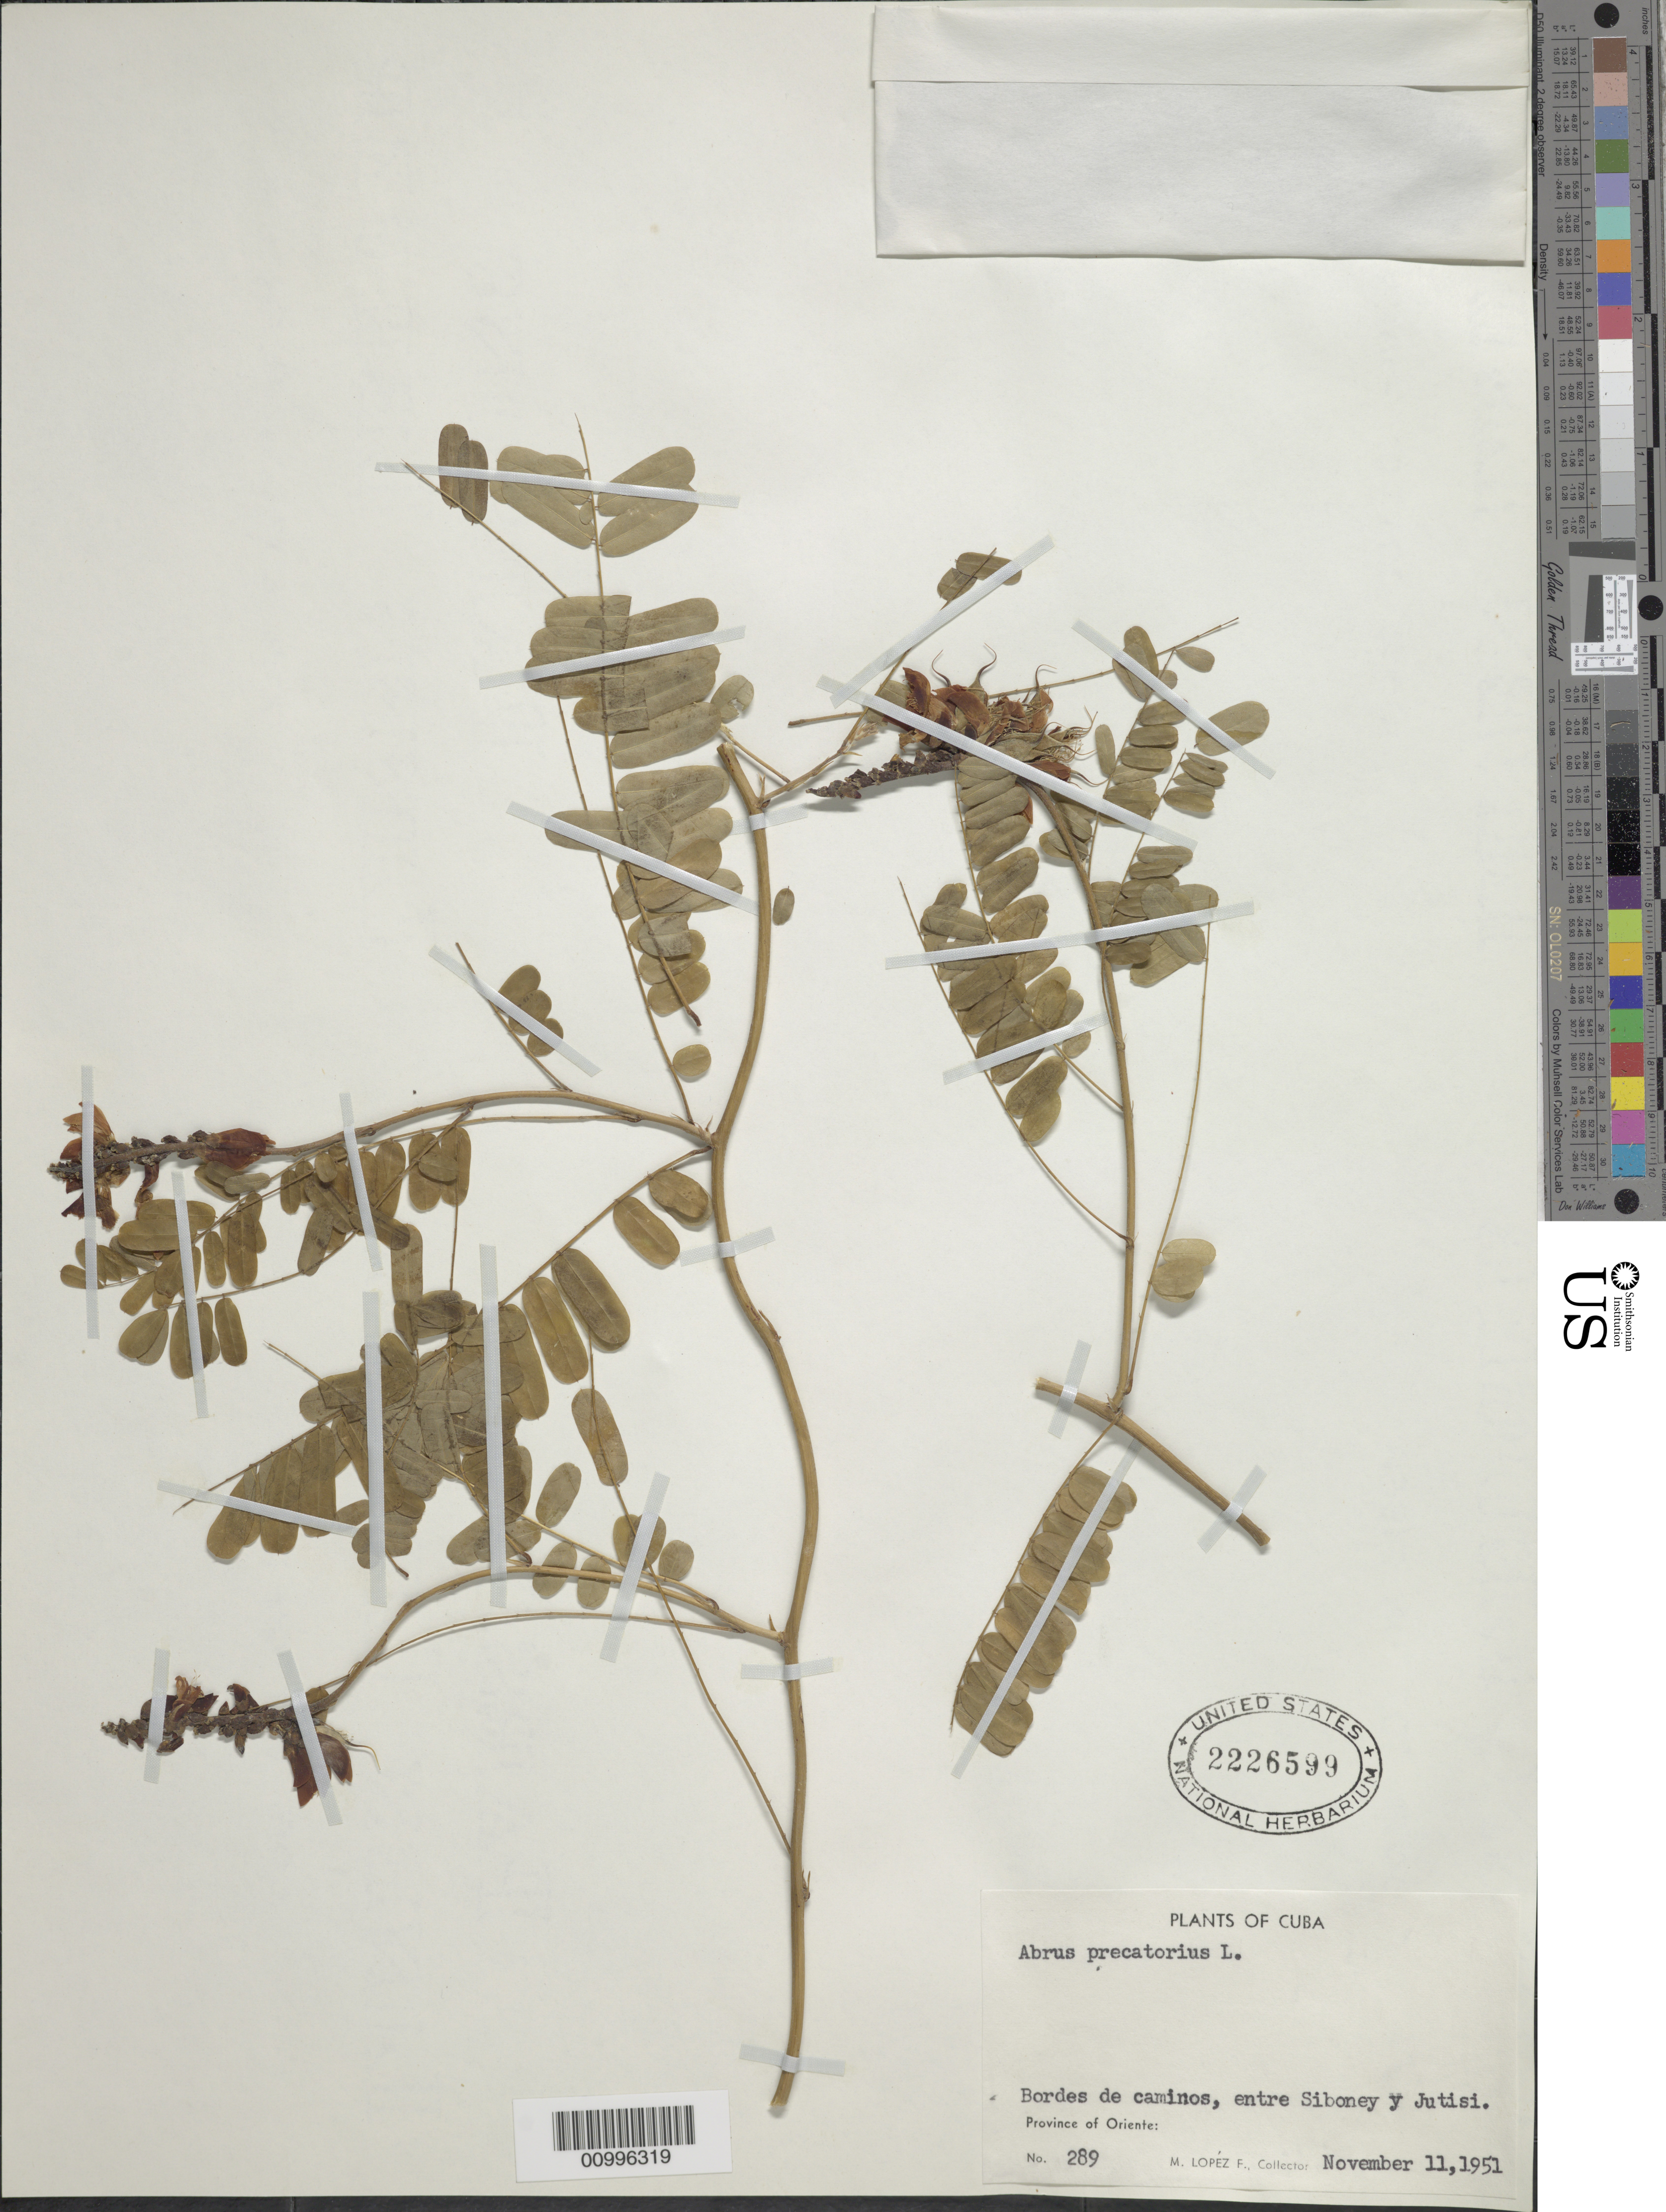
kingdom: Plantae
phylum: Tracheophyta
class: Magnoliopsida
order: Fabales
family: Fabaceae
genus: Abrus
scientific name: Abrus precatorius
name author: L.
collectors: M. López Figueiras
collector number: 289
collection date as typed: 11 Nov 1951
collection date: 1951-11-11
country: Cuba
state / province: Oriente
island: Cuba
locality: bordes de caminos, entre Sidoney y Justisi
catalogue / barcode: US 2226599